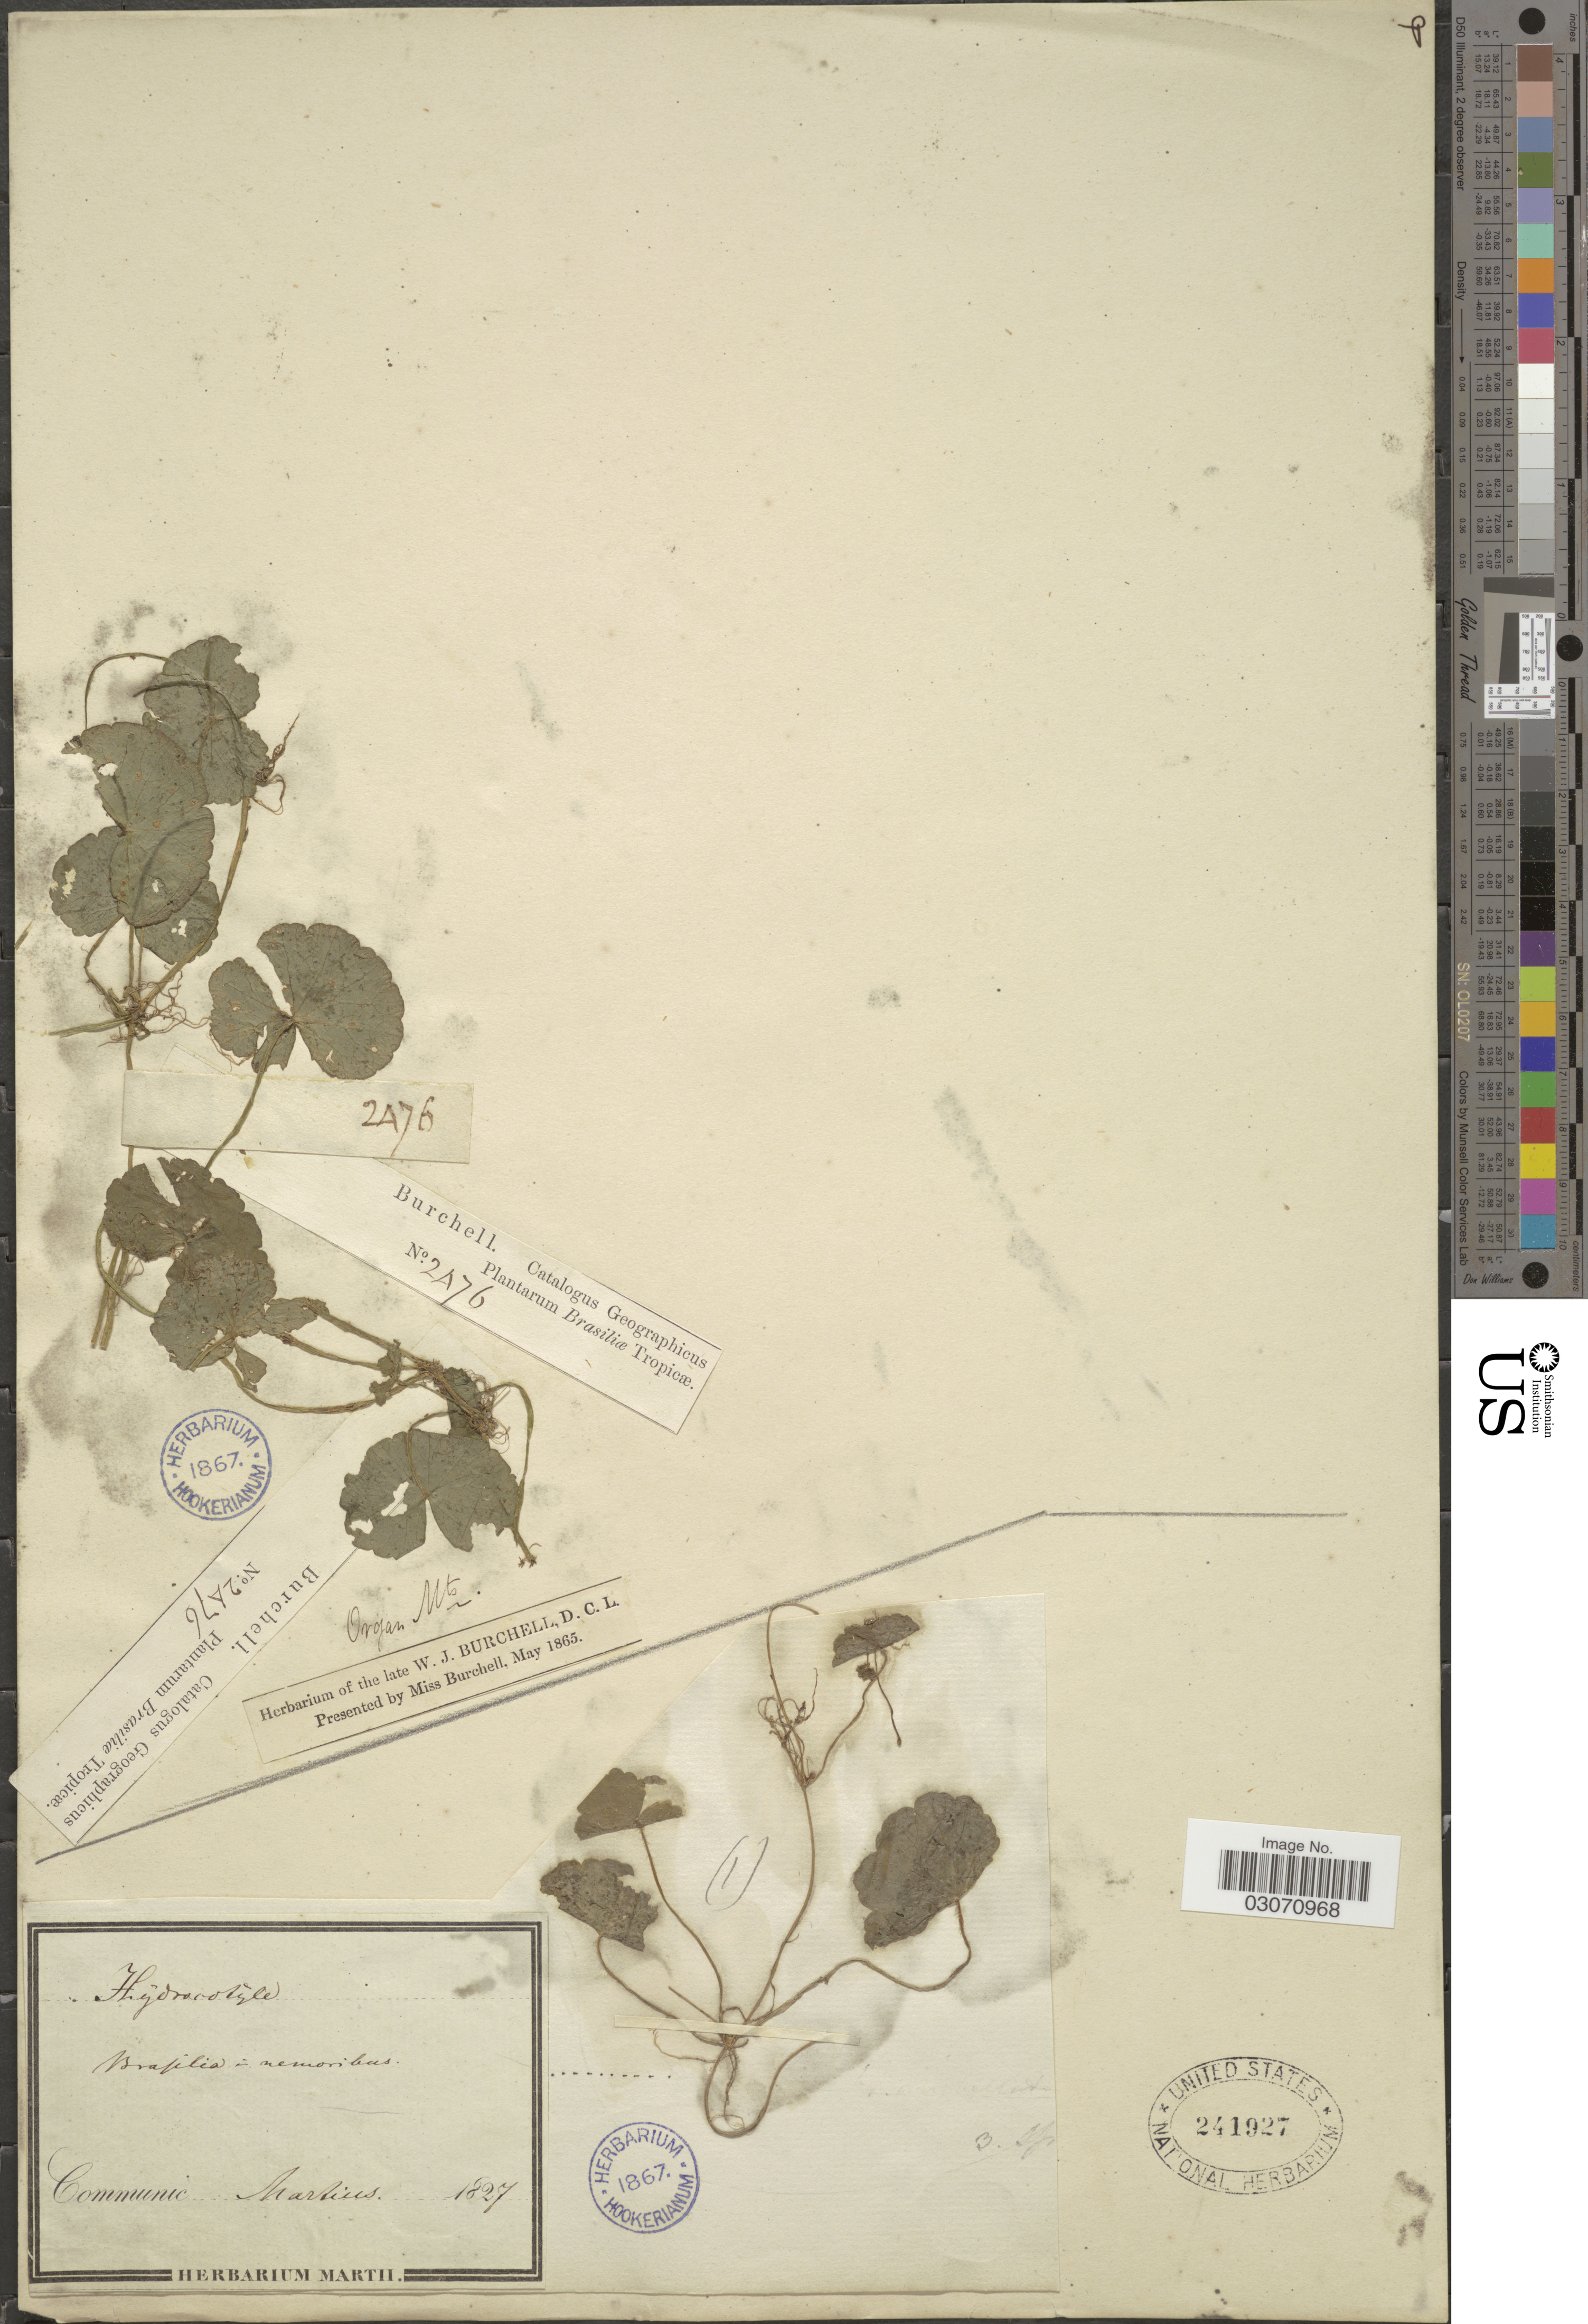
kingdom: Plantae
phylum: Tracheophyta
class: Magnoliopsida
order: Apiales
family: Araliaceae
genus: Hydrocotyle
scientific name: Hydrocotyle leucocephala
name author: Cham. & Schltdl.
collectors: ex herb. Martii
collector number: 2A76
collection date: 1827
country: United States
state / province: New Mexico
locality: Organ Mts.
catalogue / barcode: US 241927